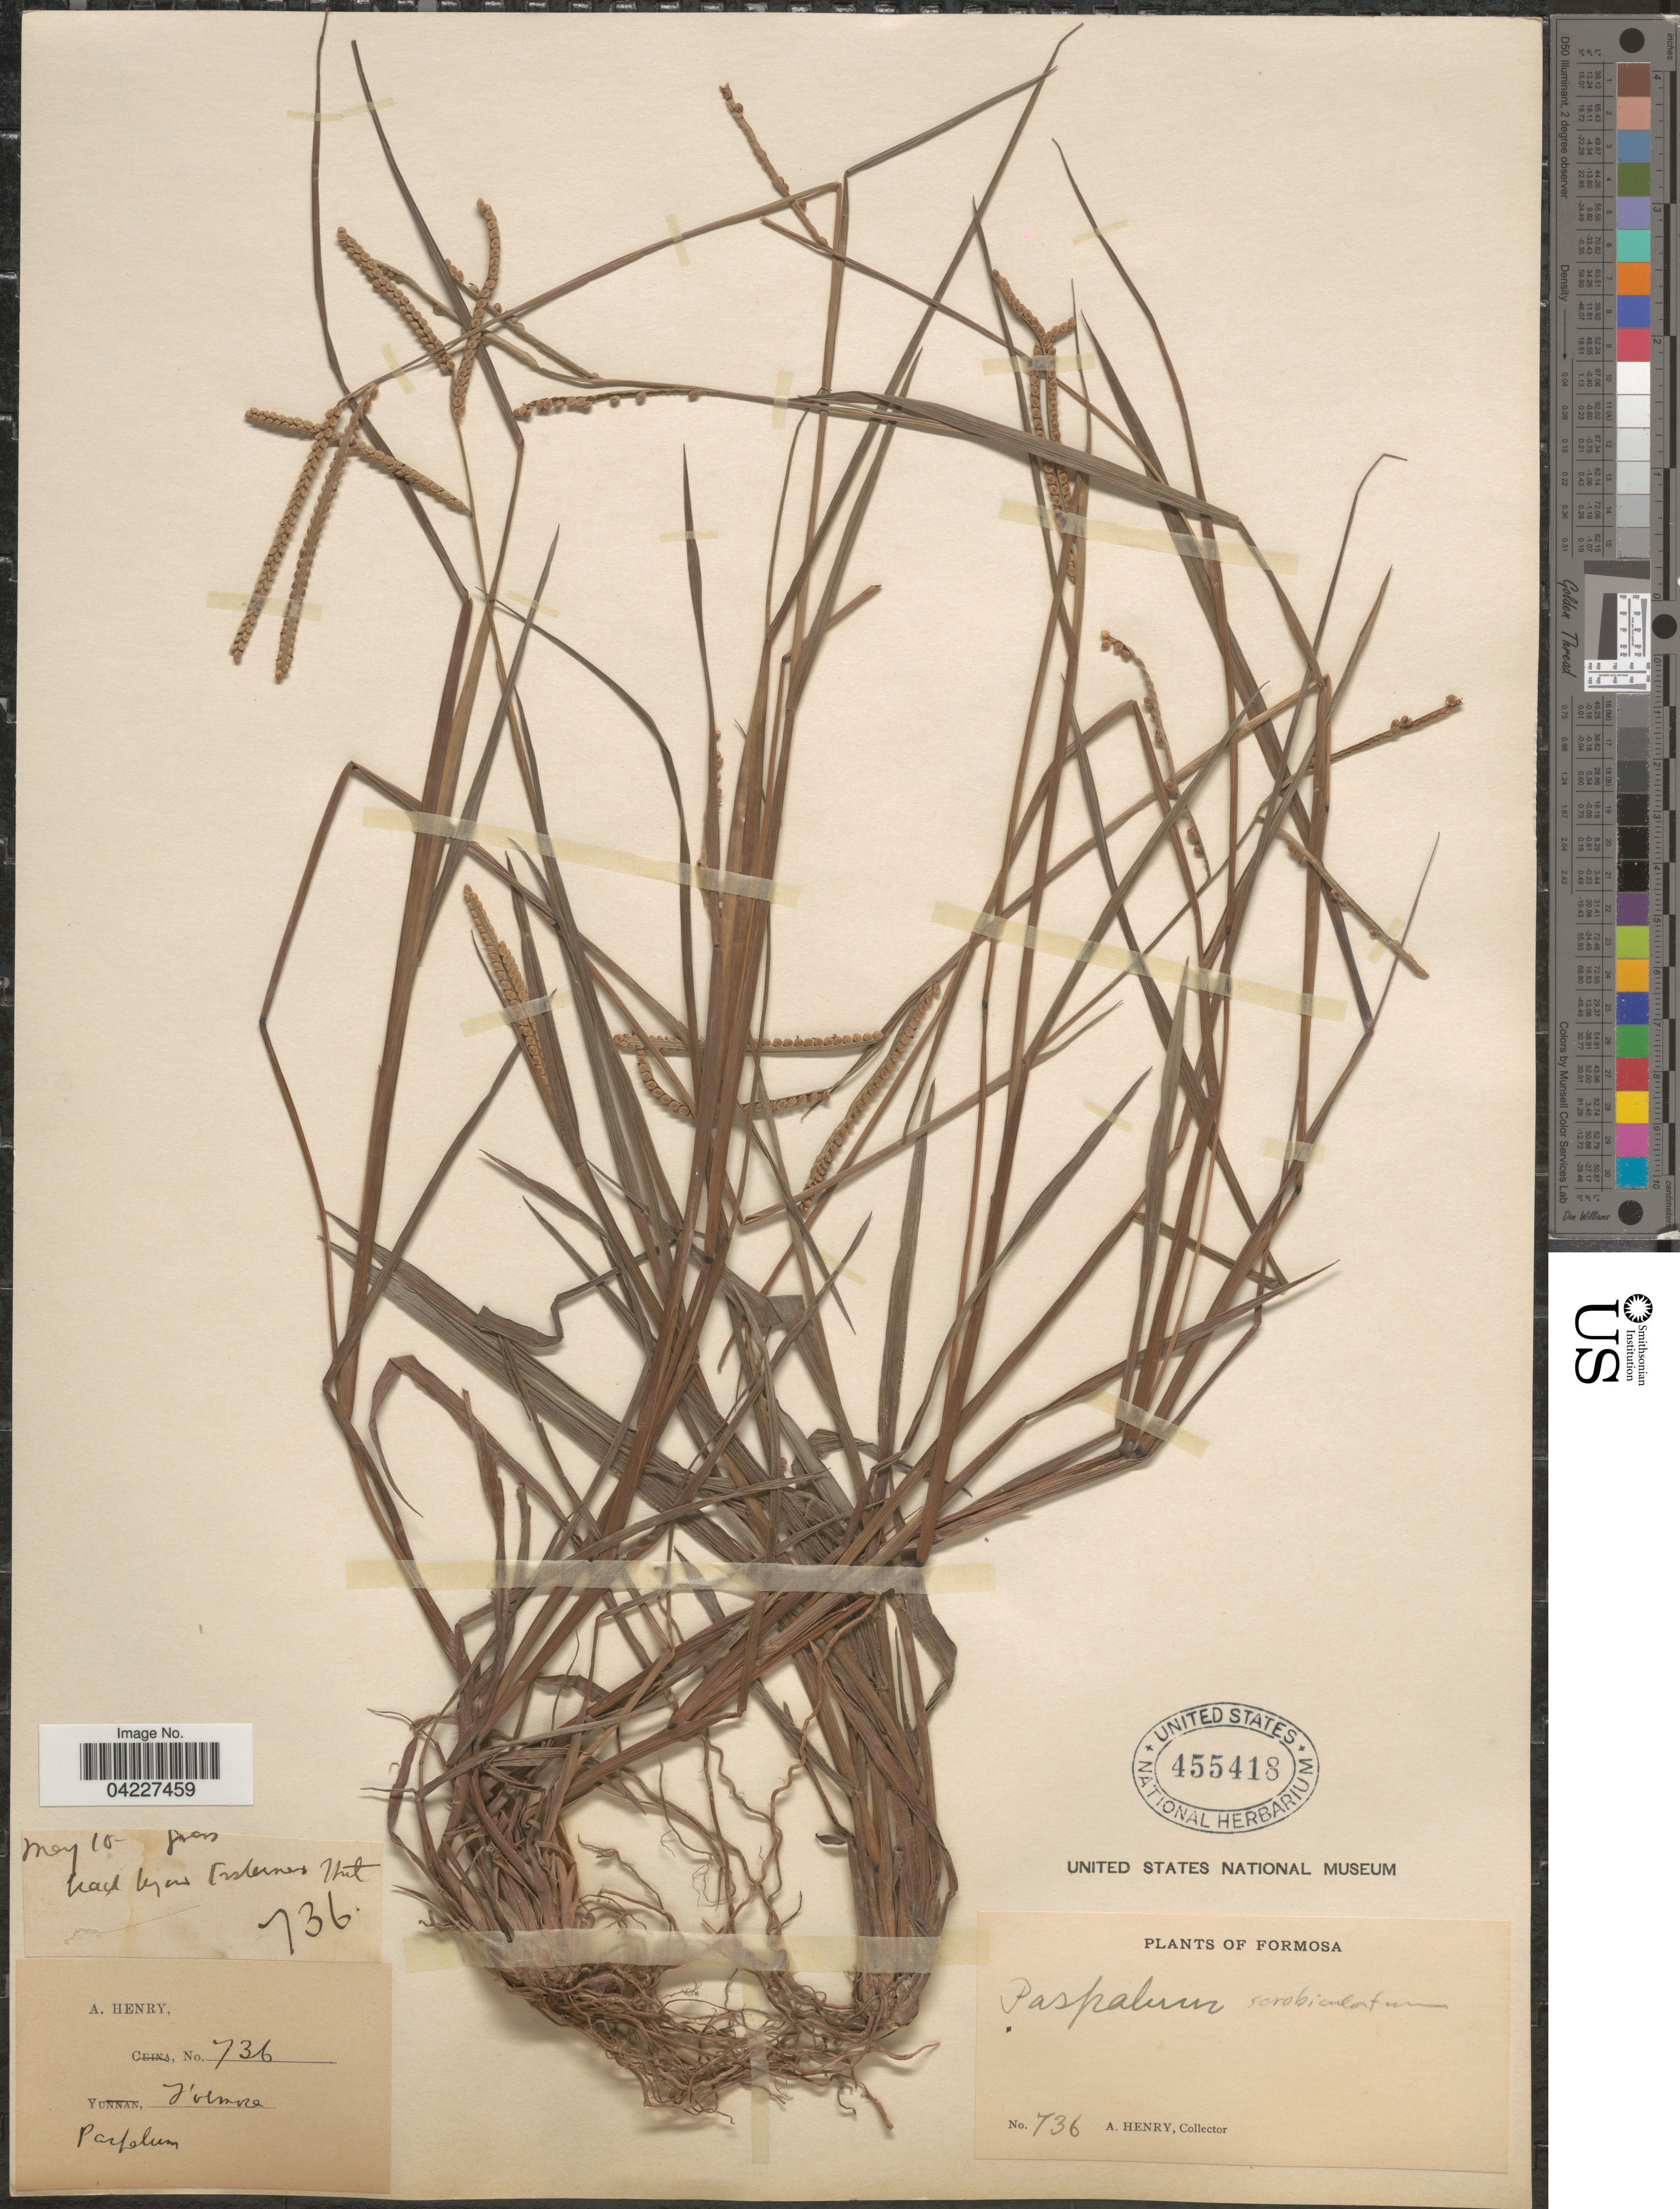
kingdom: Plantae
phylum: Tracheophyta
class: Liliopsida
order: Poales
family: Poaceae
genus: Paspalum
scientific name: Paspalum scrobiculatum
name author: L.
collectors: A. Henry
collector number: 736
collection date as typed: Transcribed d/m/y: /5/10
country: Taiwan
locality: Formosa.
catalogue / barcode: US 455418